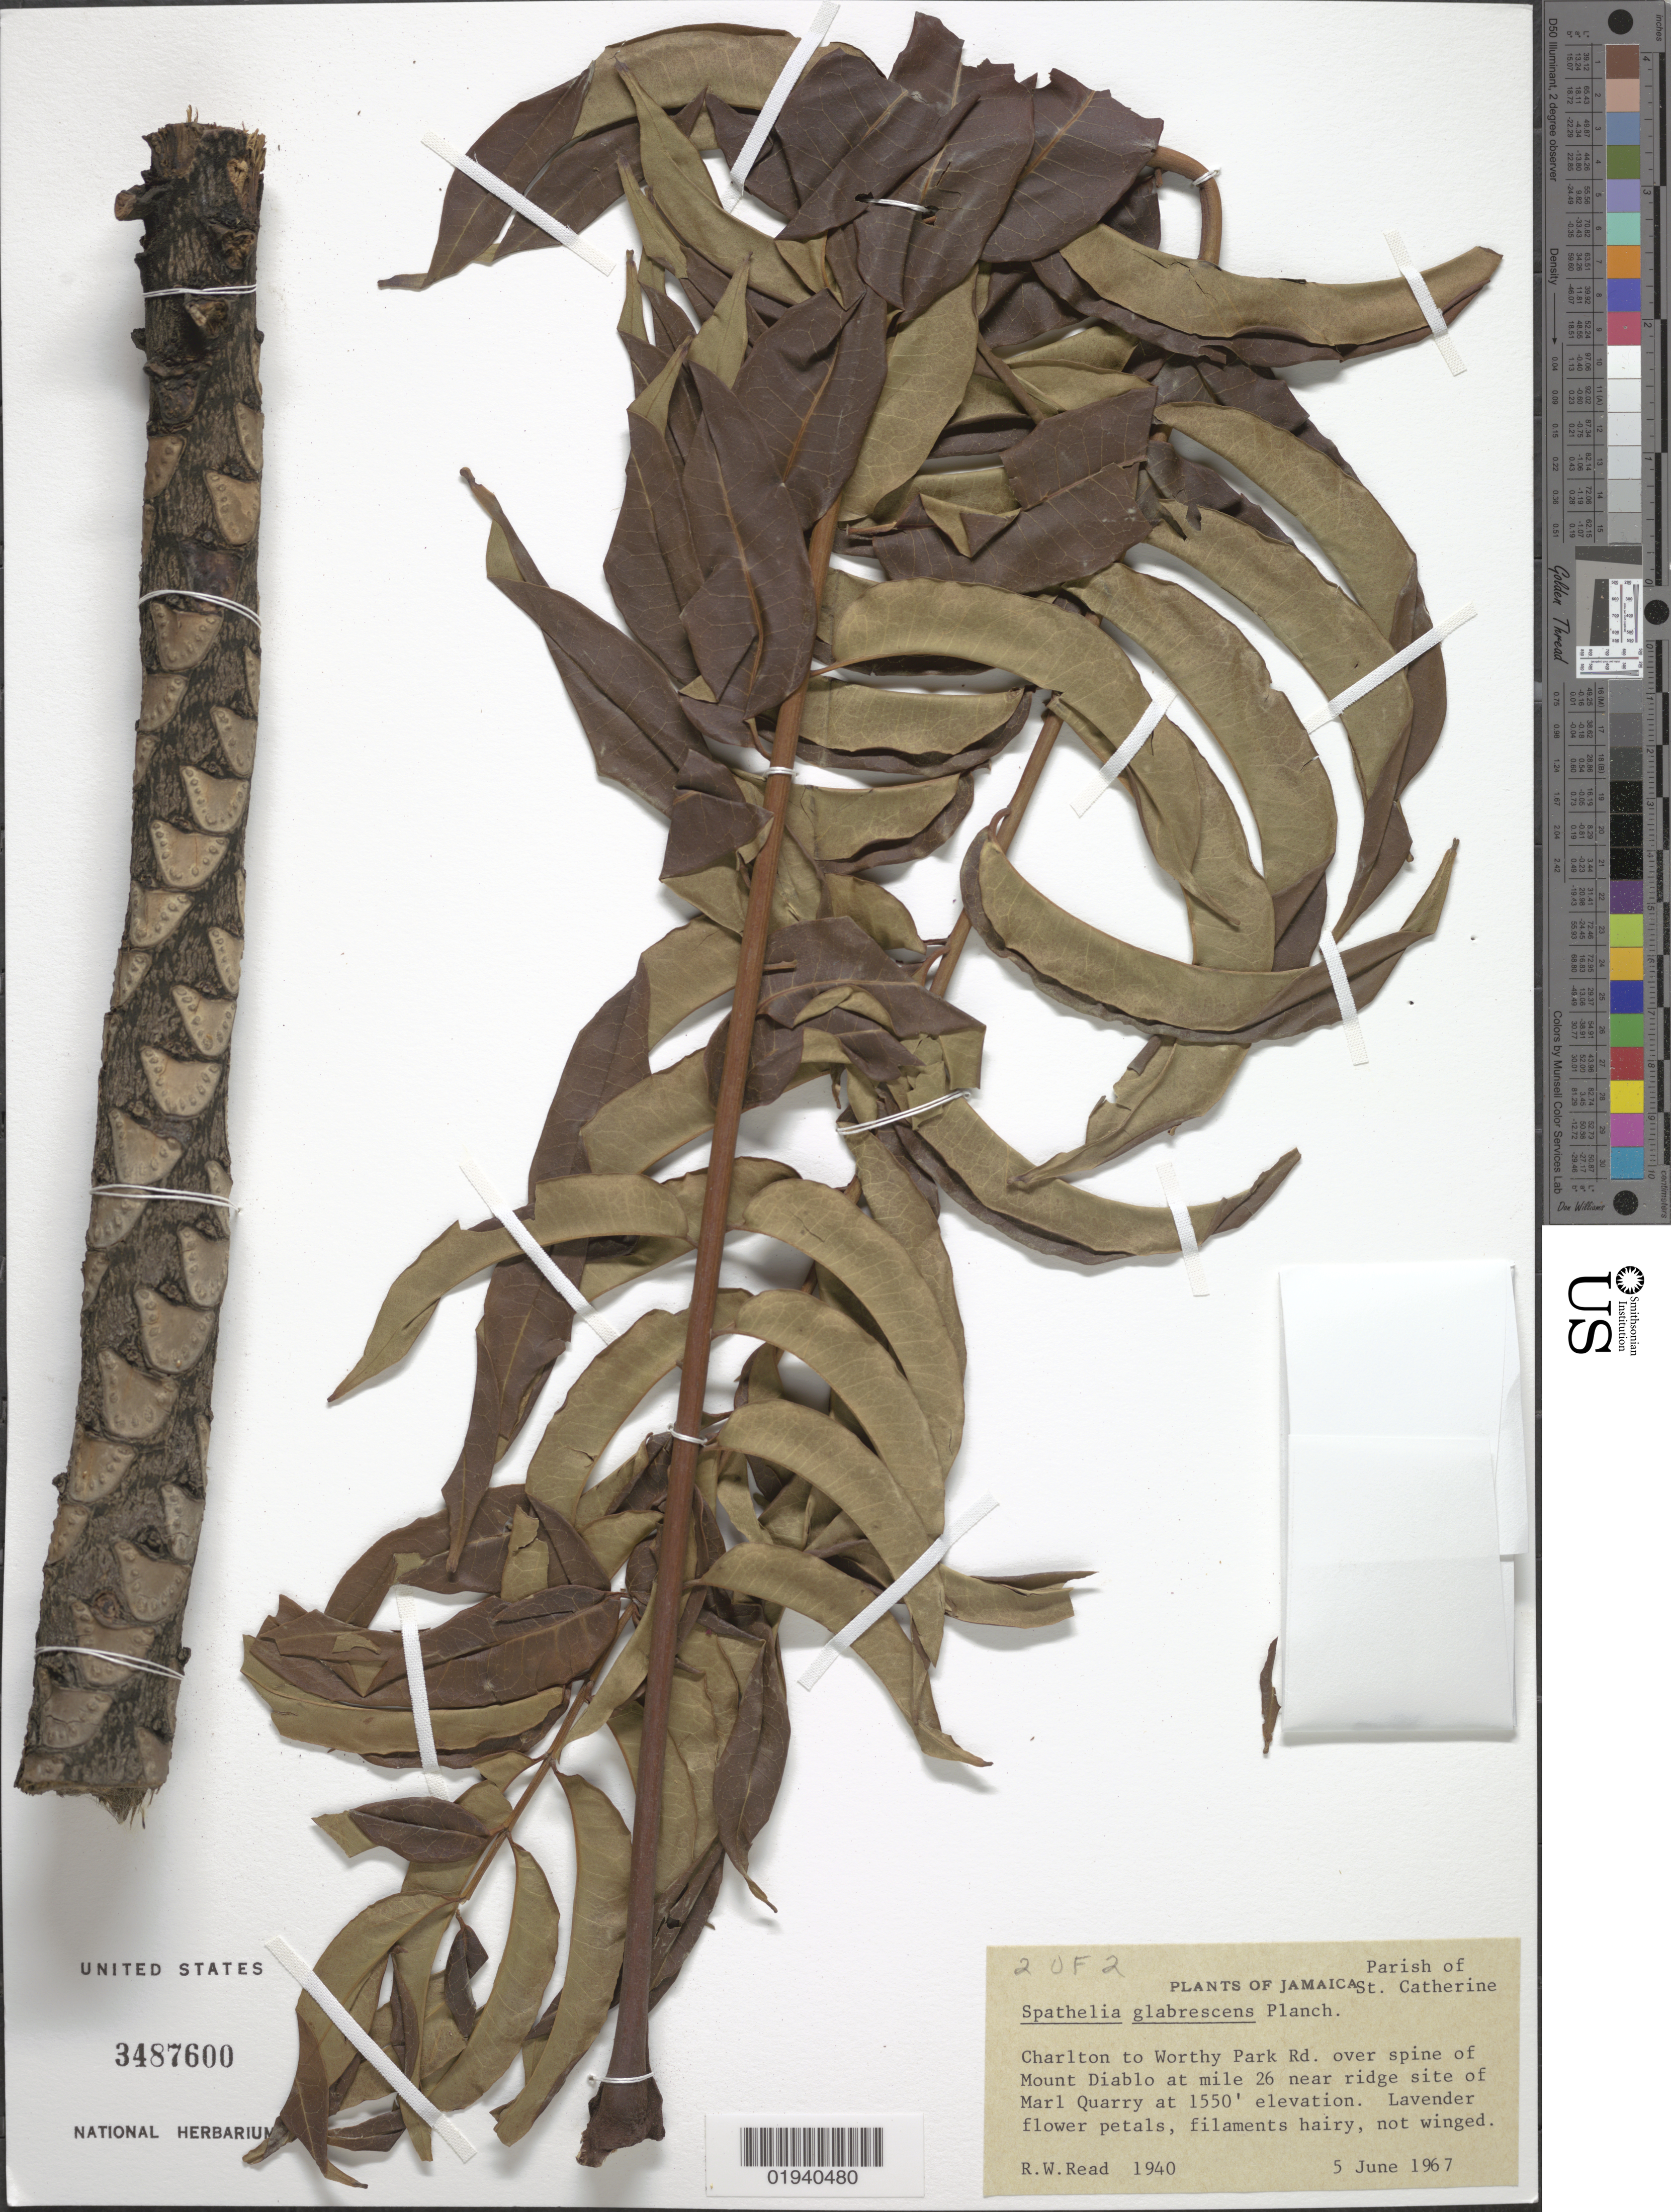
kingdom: Plantae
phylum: Tracheophyta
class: Magnoliopsida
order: Sapindales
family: Rutaceae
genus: Spathelia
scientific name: Spathelia glabrescens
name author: Planch.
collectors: R. W. Read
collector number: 1940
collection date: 1967-06-05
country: Jamaica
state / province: Saint Catherine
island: Jamaica I.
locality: Charlton to Worthy Park Rd. over spine of Mount Diablo at mile 26 near ridge site of Marl Quarry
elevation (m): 472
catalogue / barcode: US 3487600